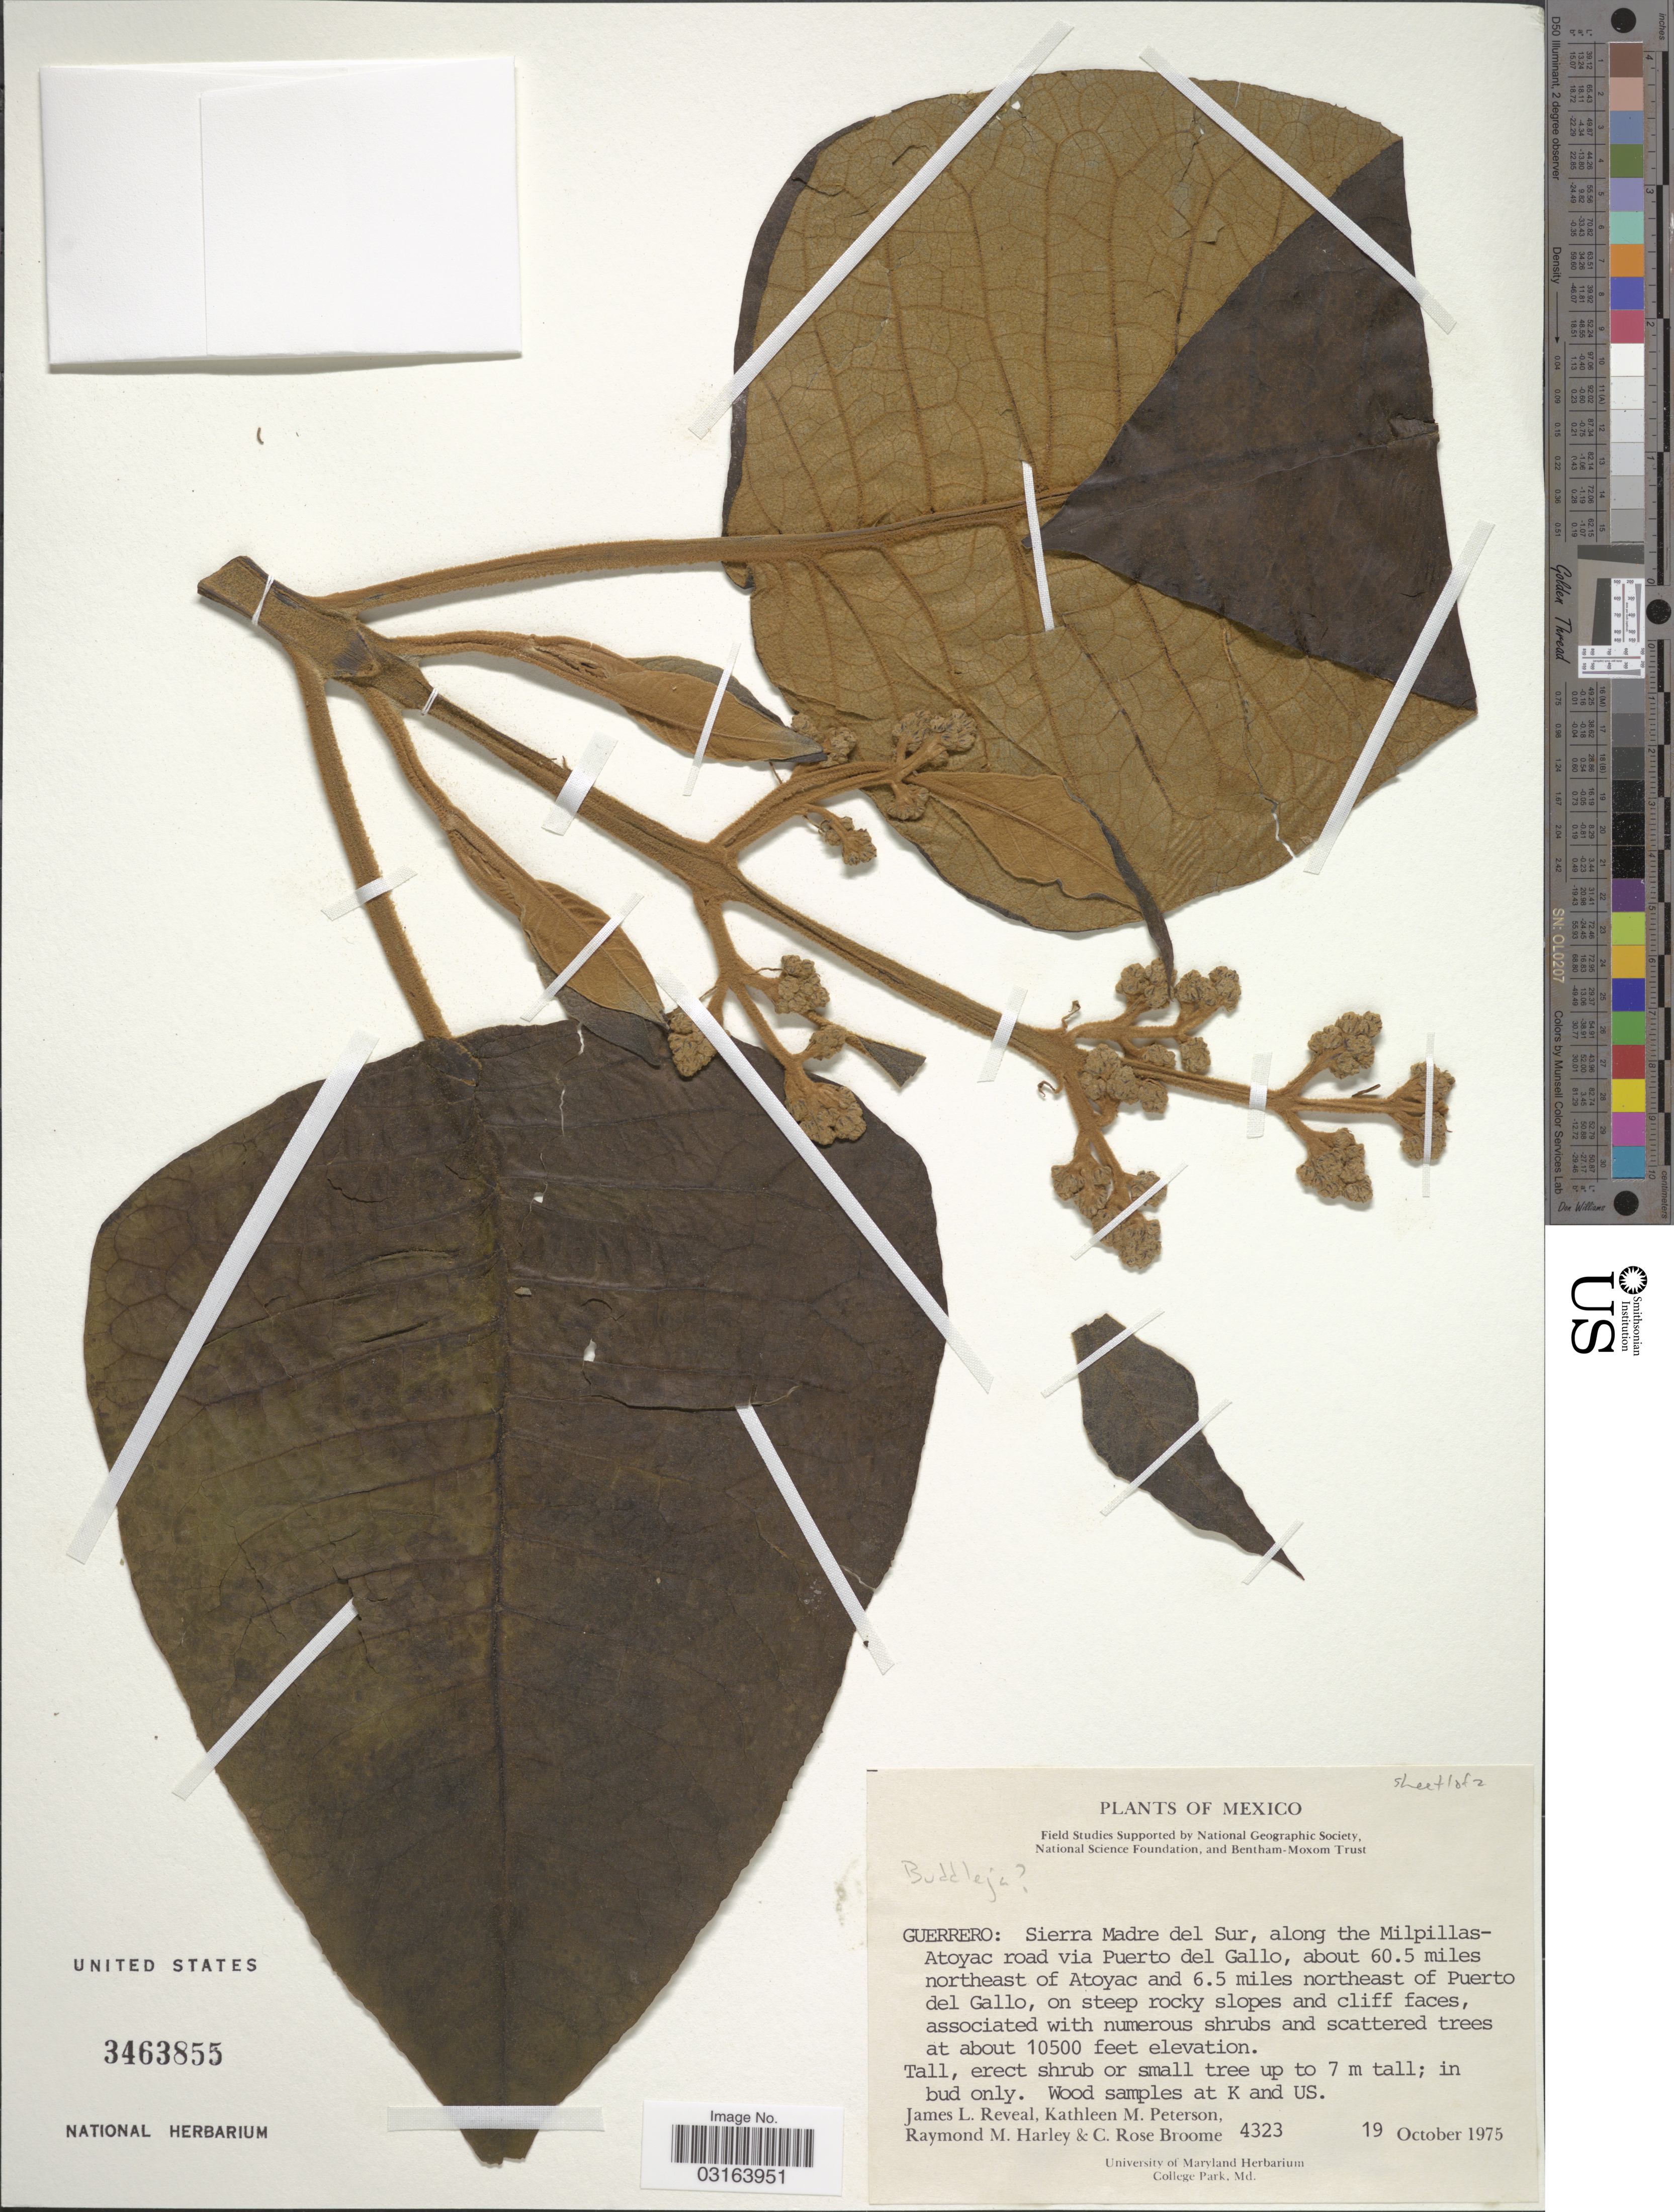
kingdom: Plantae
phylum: Tracheophyta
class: Magnoliopsida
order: Lamiales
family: Scrophulariaceae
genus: Buddleja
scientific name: Buddleja sp.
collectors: J. L. Reveal, K. Peterson, R. M. Harley & C. R. Broome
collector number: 4323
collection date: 1975-10-19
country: Mexico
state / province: Guerrero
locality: Sierra Madre de Sur, along the Milpillas-Atoyac road via Puerto del Gallo, about 60.5 miles northeast of Atoyac and 6.5 miles northeast of Puerto del Gallo.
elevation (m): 3200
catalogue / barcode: US 3463855